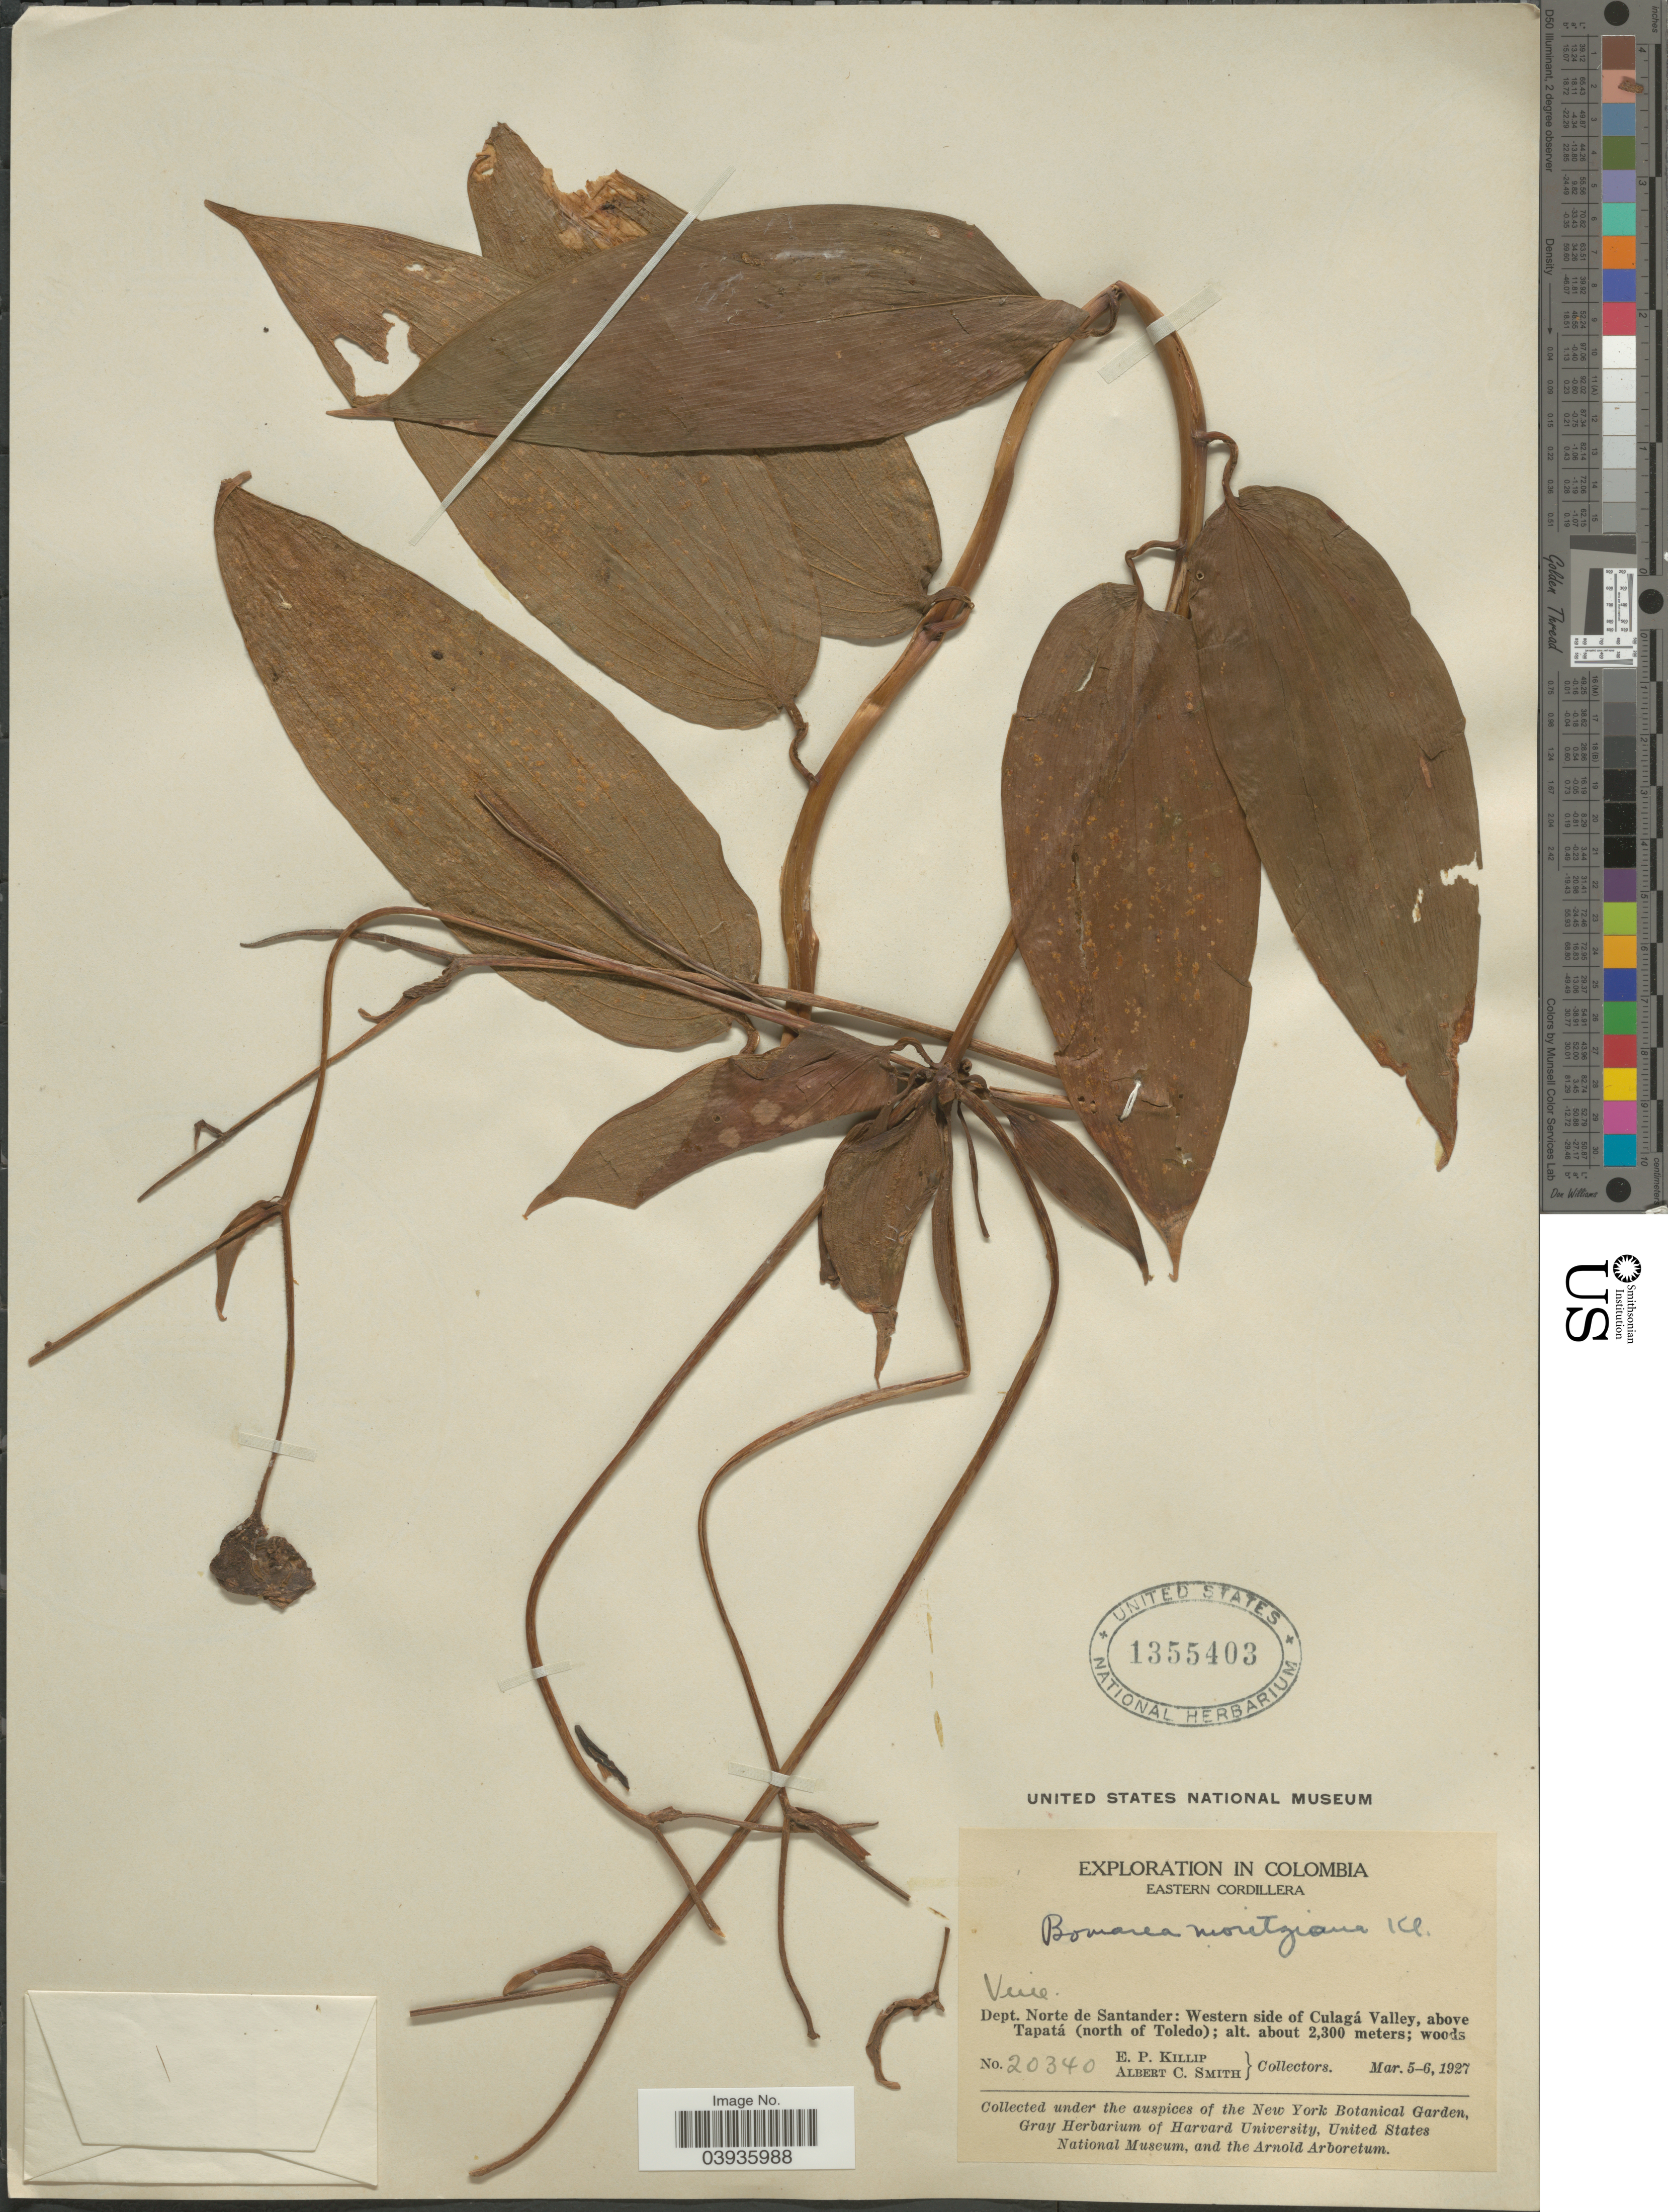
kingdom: Plantae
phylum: Tracheophyta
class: Liliopsida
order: Liliales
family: Alstroemeriaceae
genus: Bomarea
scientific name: Bomarea moritziana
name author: Klotzsch ex Kunth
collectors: E. P. Killip & A. C. Smith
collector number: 20340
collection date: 1927-03-05/1927-03-06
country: Colombia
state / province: Norte de Santander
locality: Eastern Cordillera. Dept. Norte de Santander: Western side of Culagá Valley, above Tapatá (north of Toledo).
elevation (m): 2300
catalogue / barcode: US 1355403